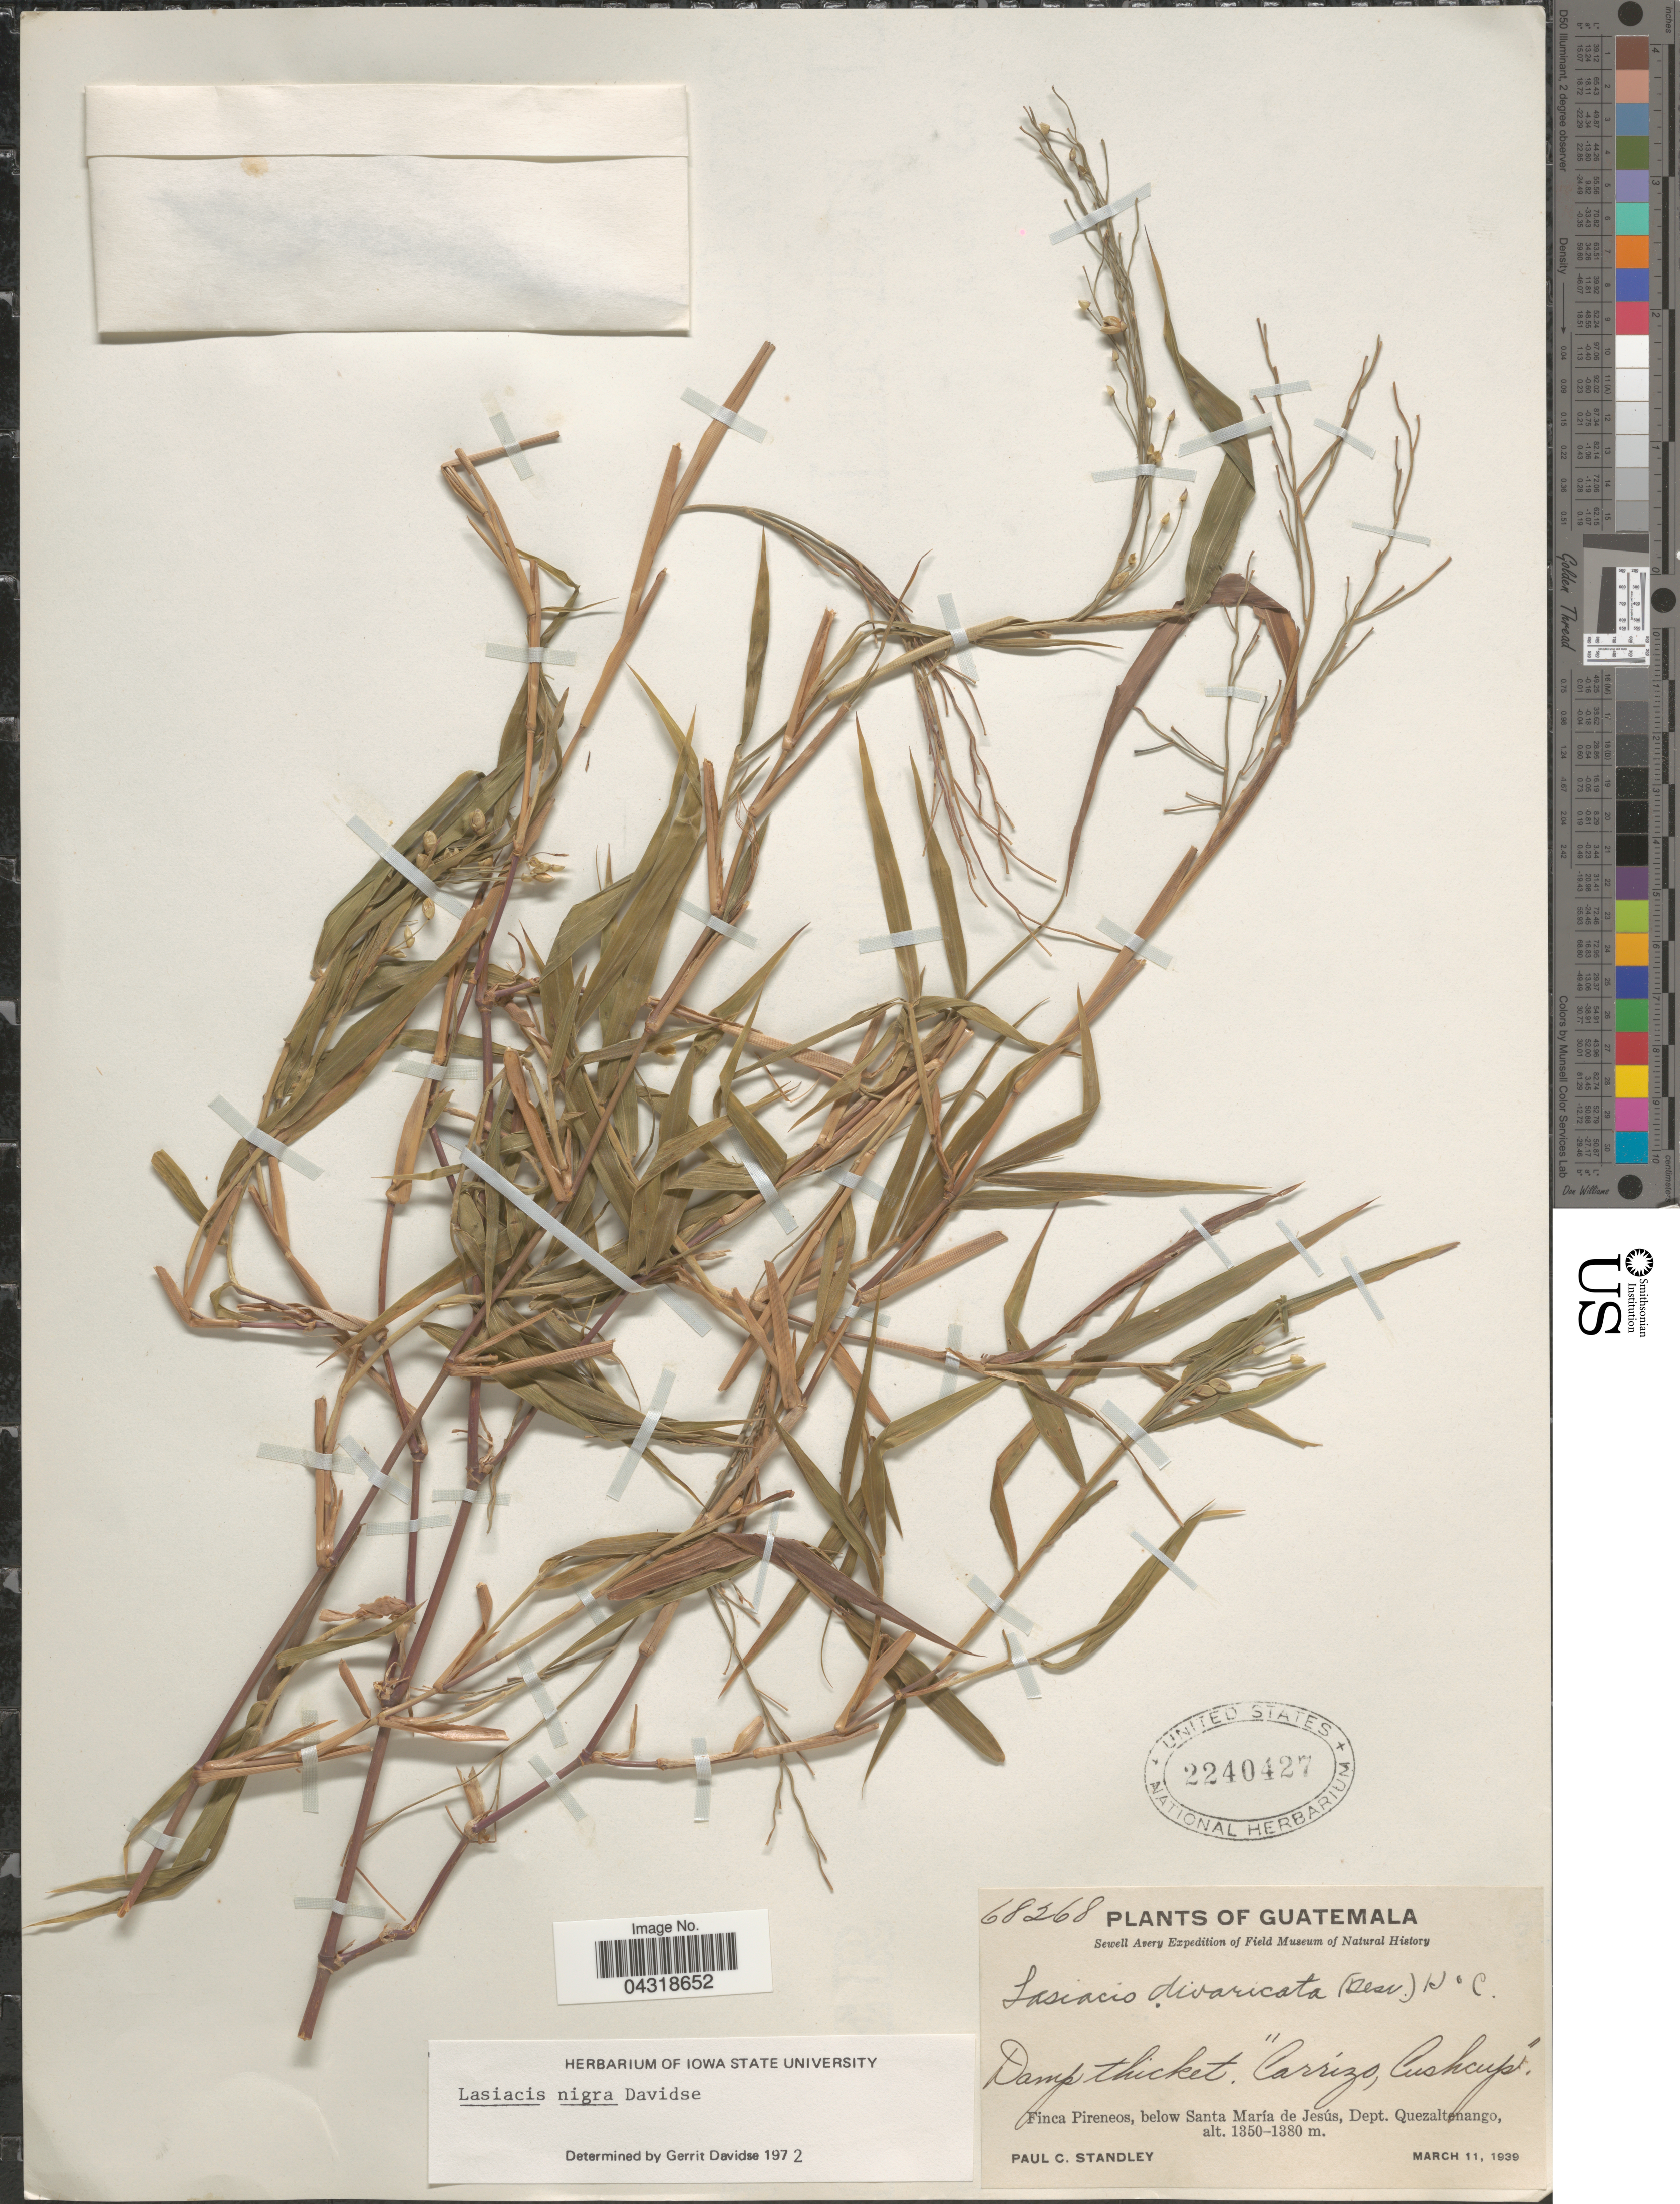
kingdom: Plantae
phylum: Tracheophyta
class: Liliopsida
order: Poales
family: Poaceae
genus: Lasiacis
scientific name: Lasiacis nigra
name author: Davidse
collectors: P. C. Standley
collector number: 68268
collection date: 1939-03-11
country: Guatemala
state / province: Quetzaltenango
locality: Sewell Avery Expedition. Finca Pireneos, below Santa María de Jesús, Dept. Quezaltenango.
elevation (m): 1350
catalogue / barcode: US 2240427